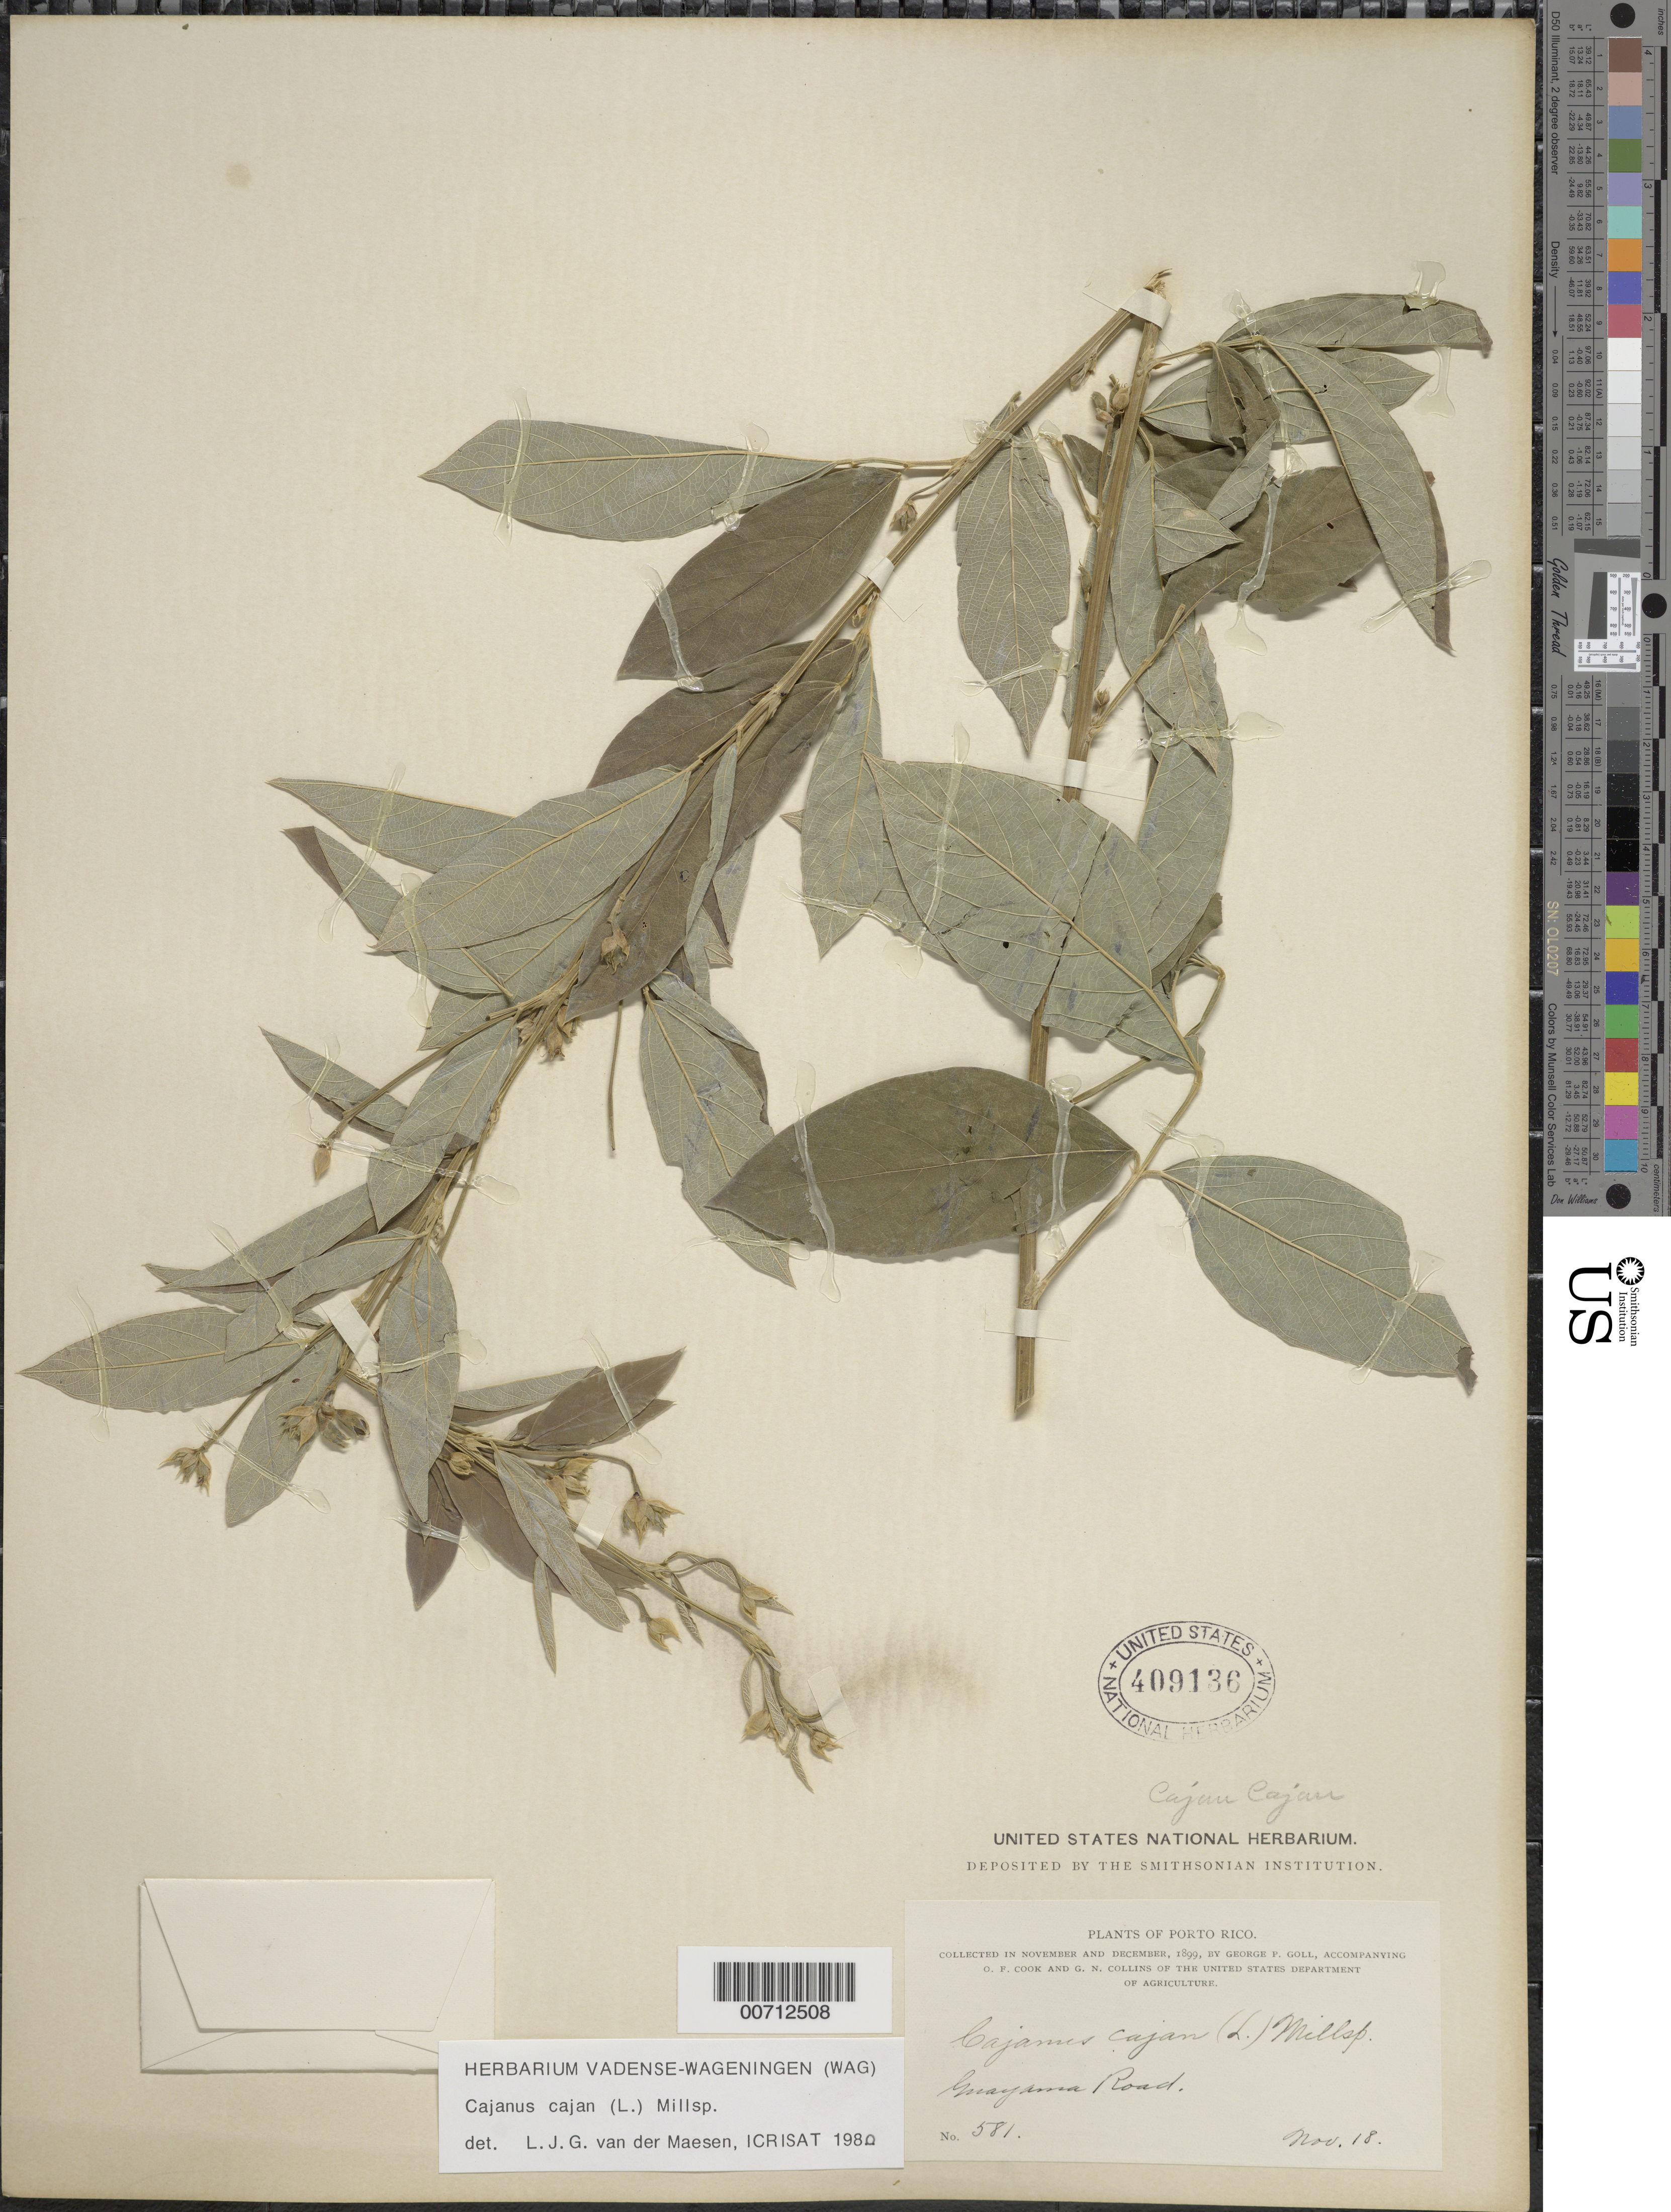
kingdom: Plantae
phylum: Tracheophyta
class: Magnoliopsida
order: Fabales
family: Fabaceae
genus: Cajanus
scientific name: Cajanus cajan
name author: (L.) Huth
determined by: Van Der Maesen, L. J. G., (WAG), Wageningen University (Netherlands)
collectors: G. Goll, O. F. Cook & G. Collins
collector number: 581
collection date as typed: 18 Nov 1899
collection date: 1899-11-18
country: Puerto Rico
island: Greater Antilles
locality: Guayama Rd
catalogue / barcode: US 409136